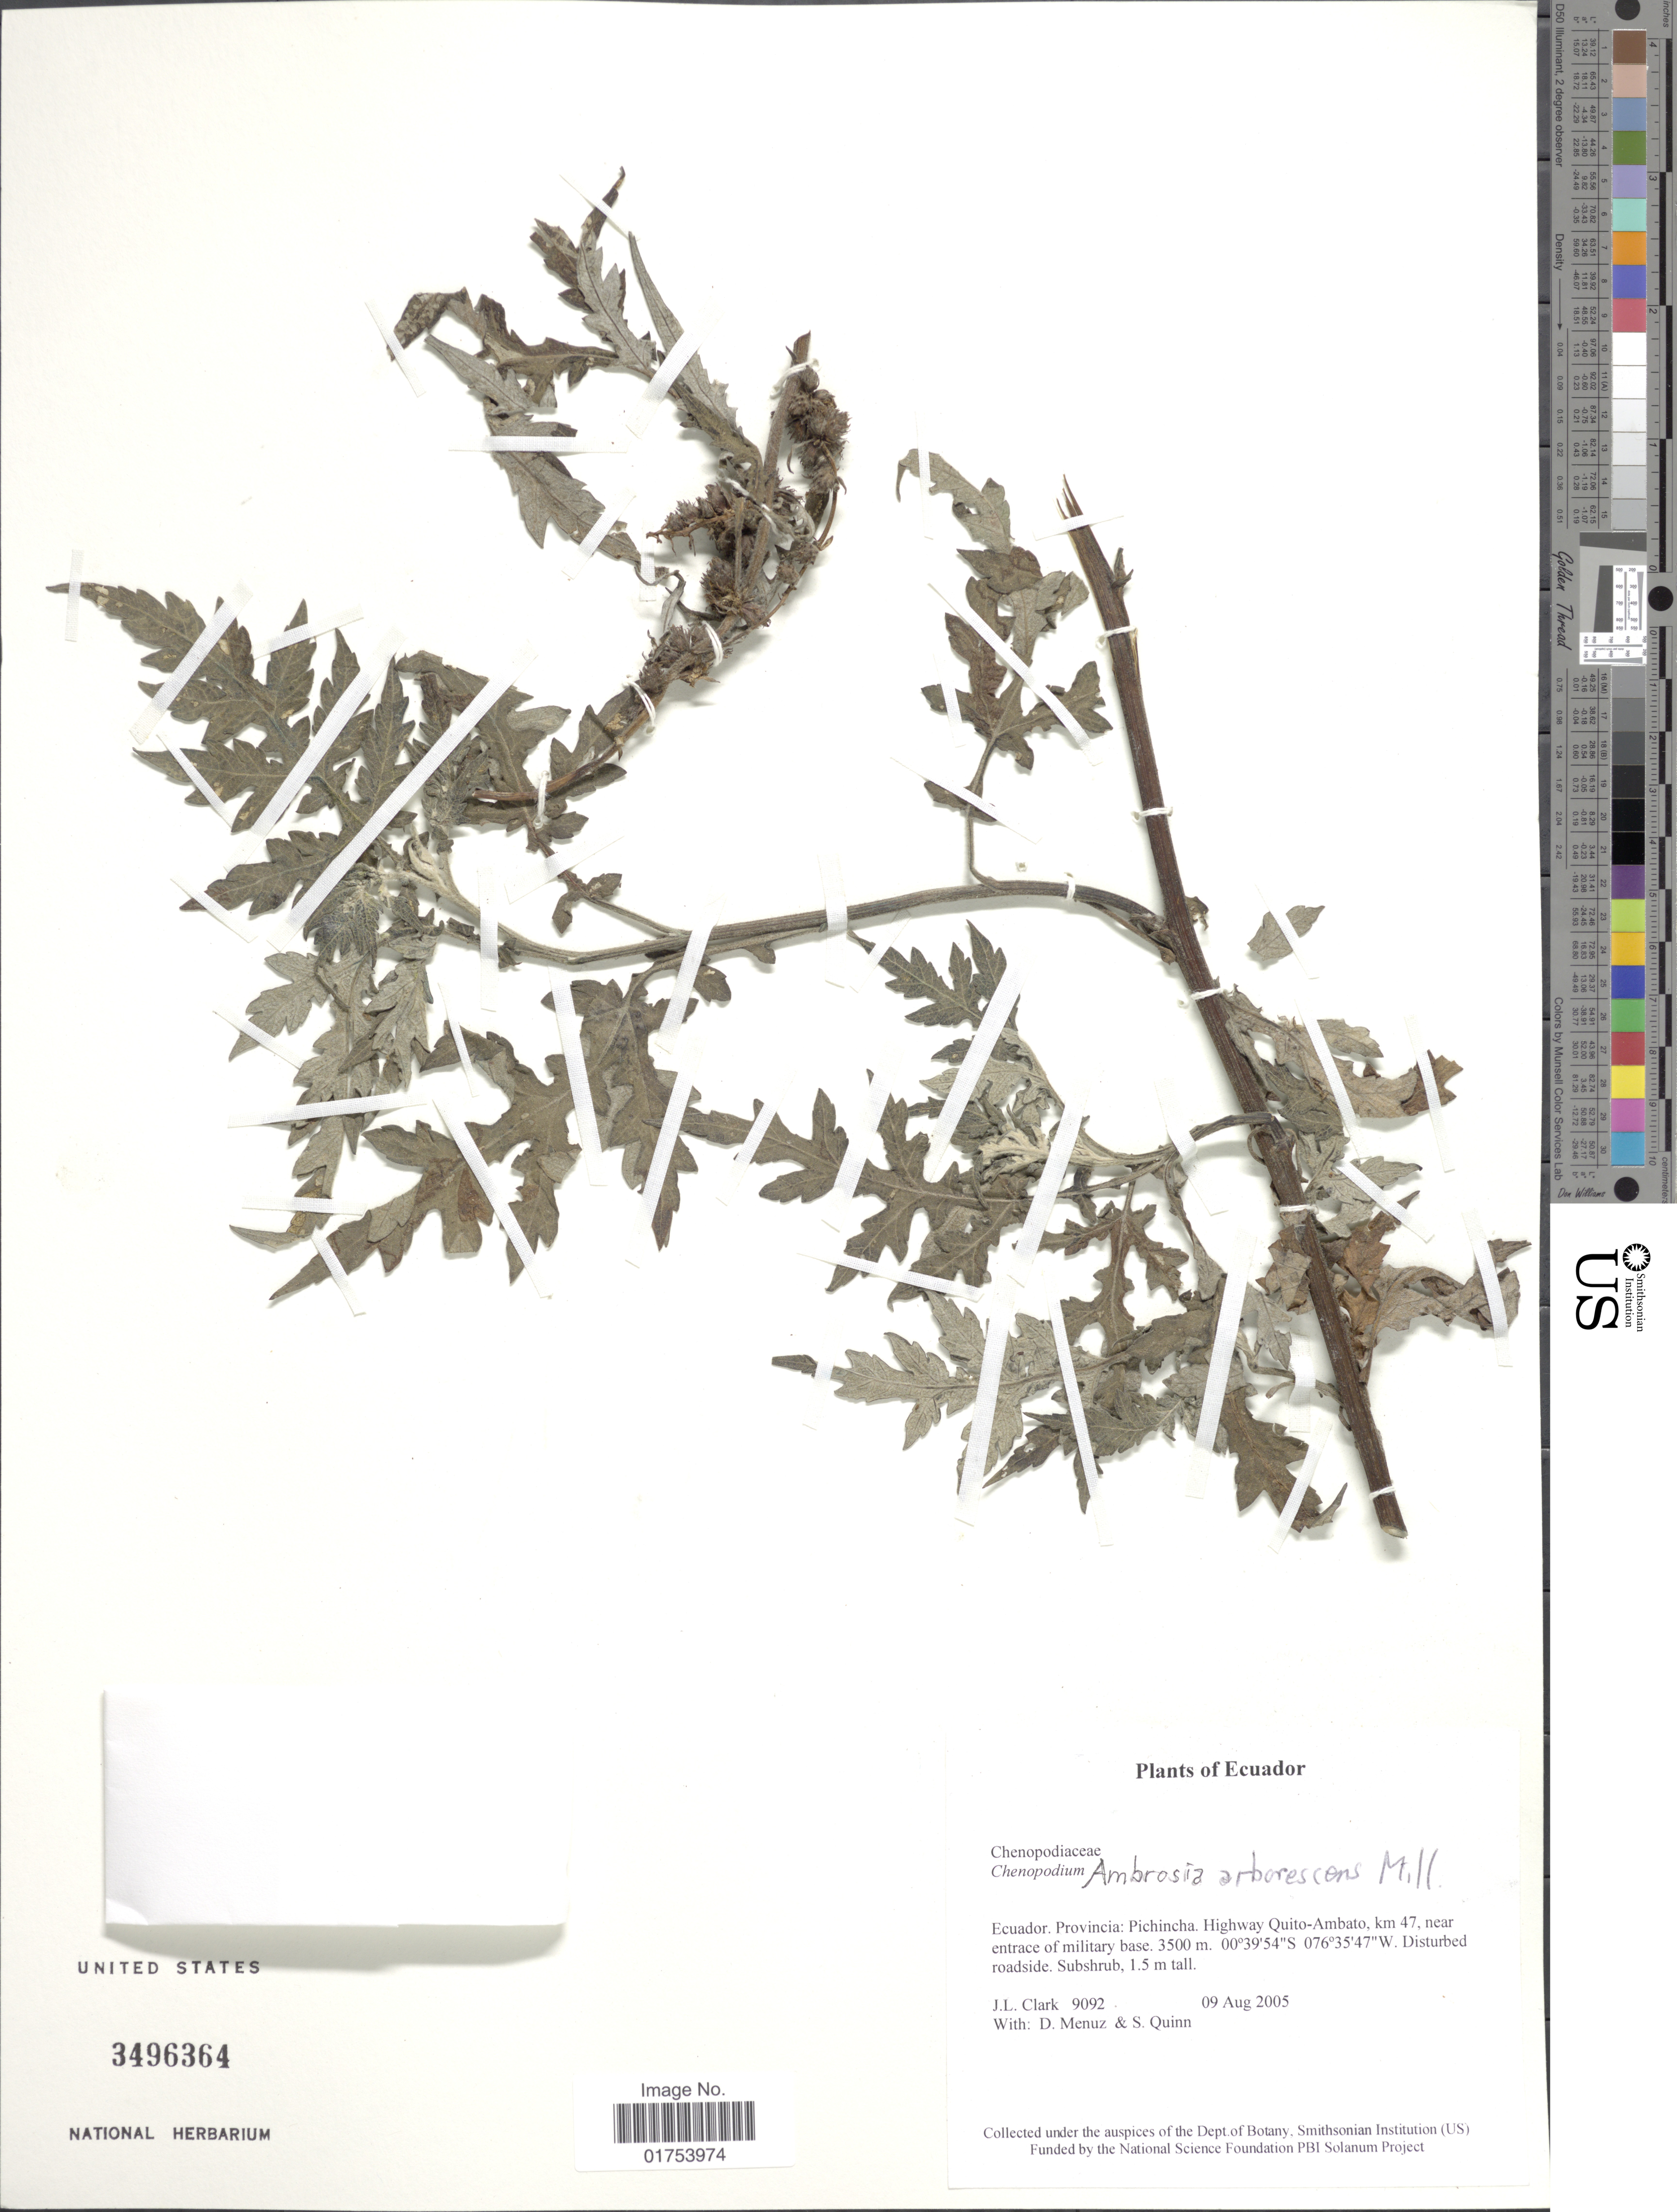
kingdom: Plantae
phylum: Tracheophyta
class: Magnoliopsida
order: Asterales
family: Asteraceae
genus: Ambrosia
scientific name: Ambrosia arborescens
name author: Mill.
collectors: J. L. Clark, D. Menuz & S. Quinn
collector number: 9092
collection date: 2005-08-09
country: Ecuador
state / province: Pichincha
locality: Highway Quito-Ambato, km 47, near entrance of miltary base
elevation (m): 3500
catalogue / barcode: US 3496364